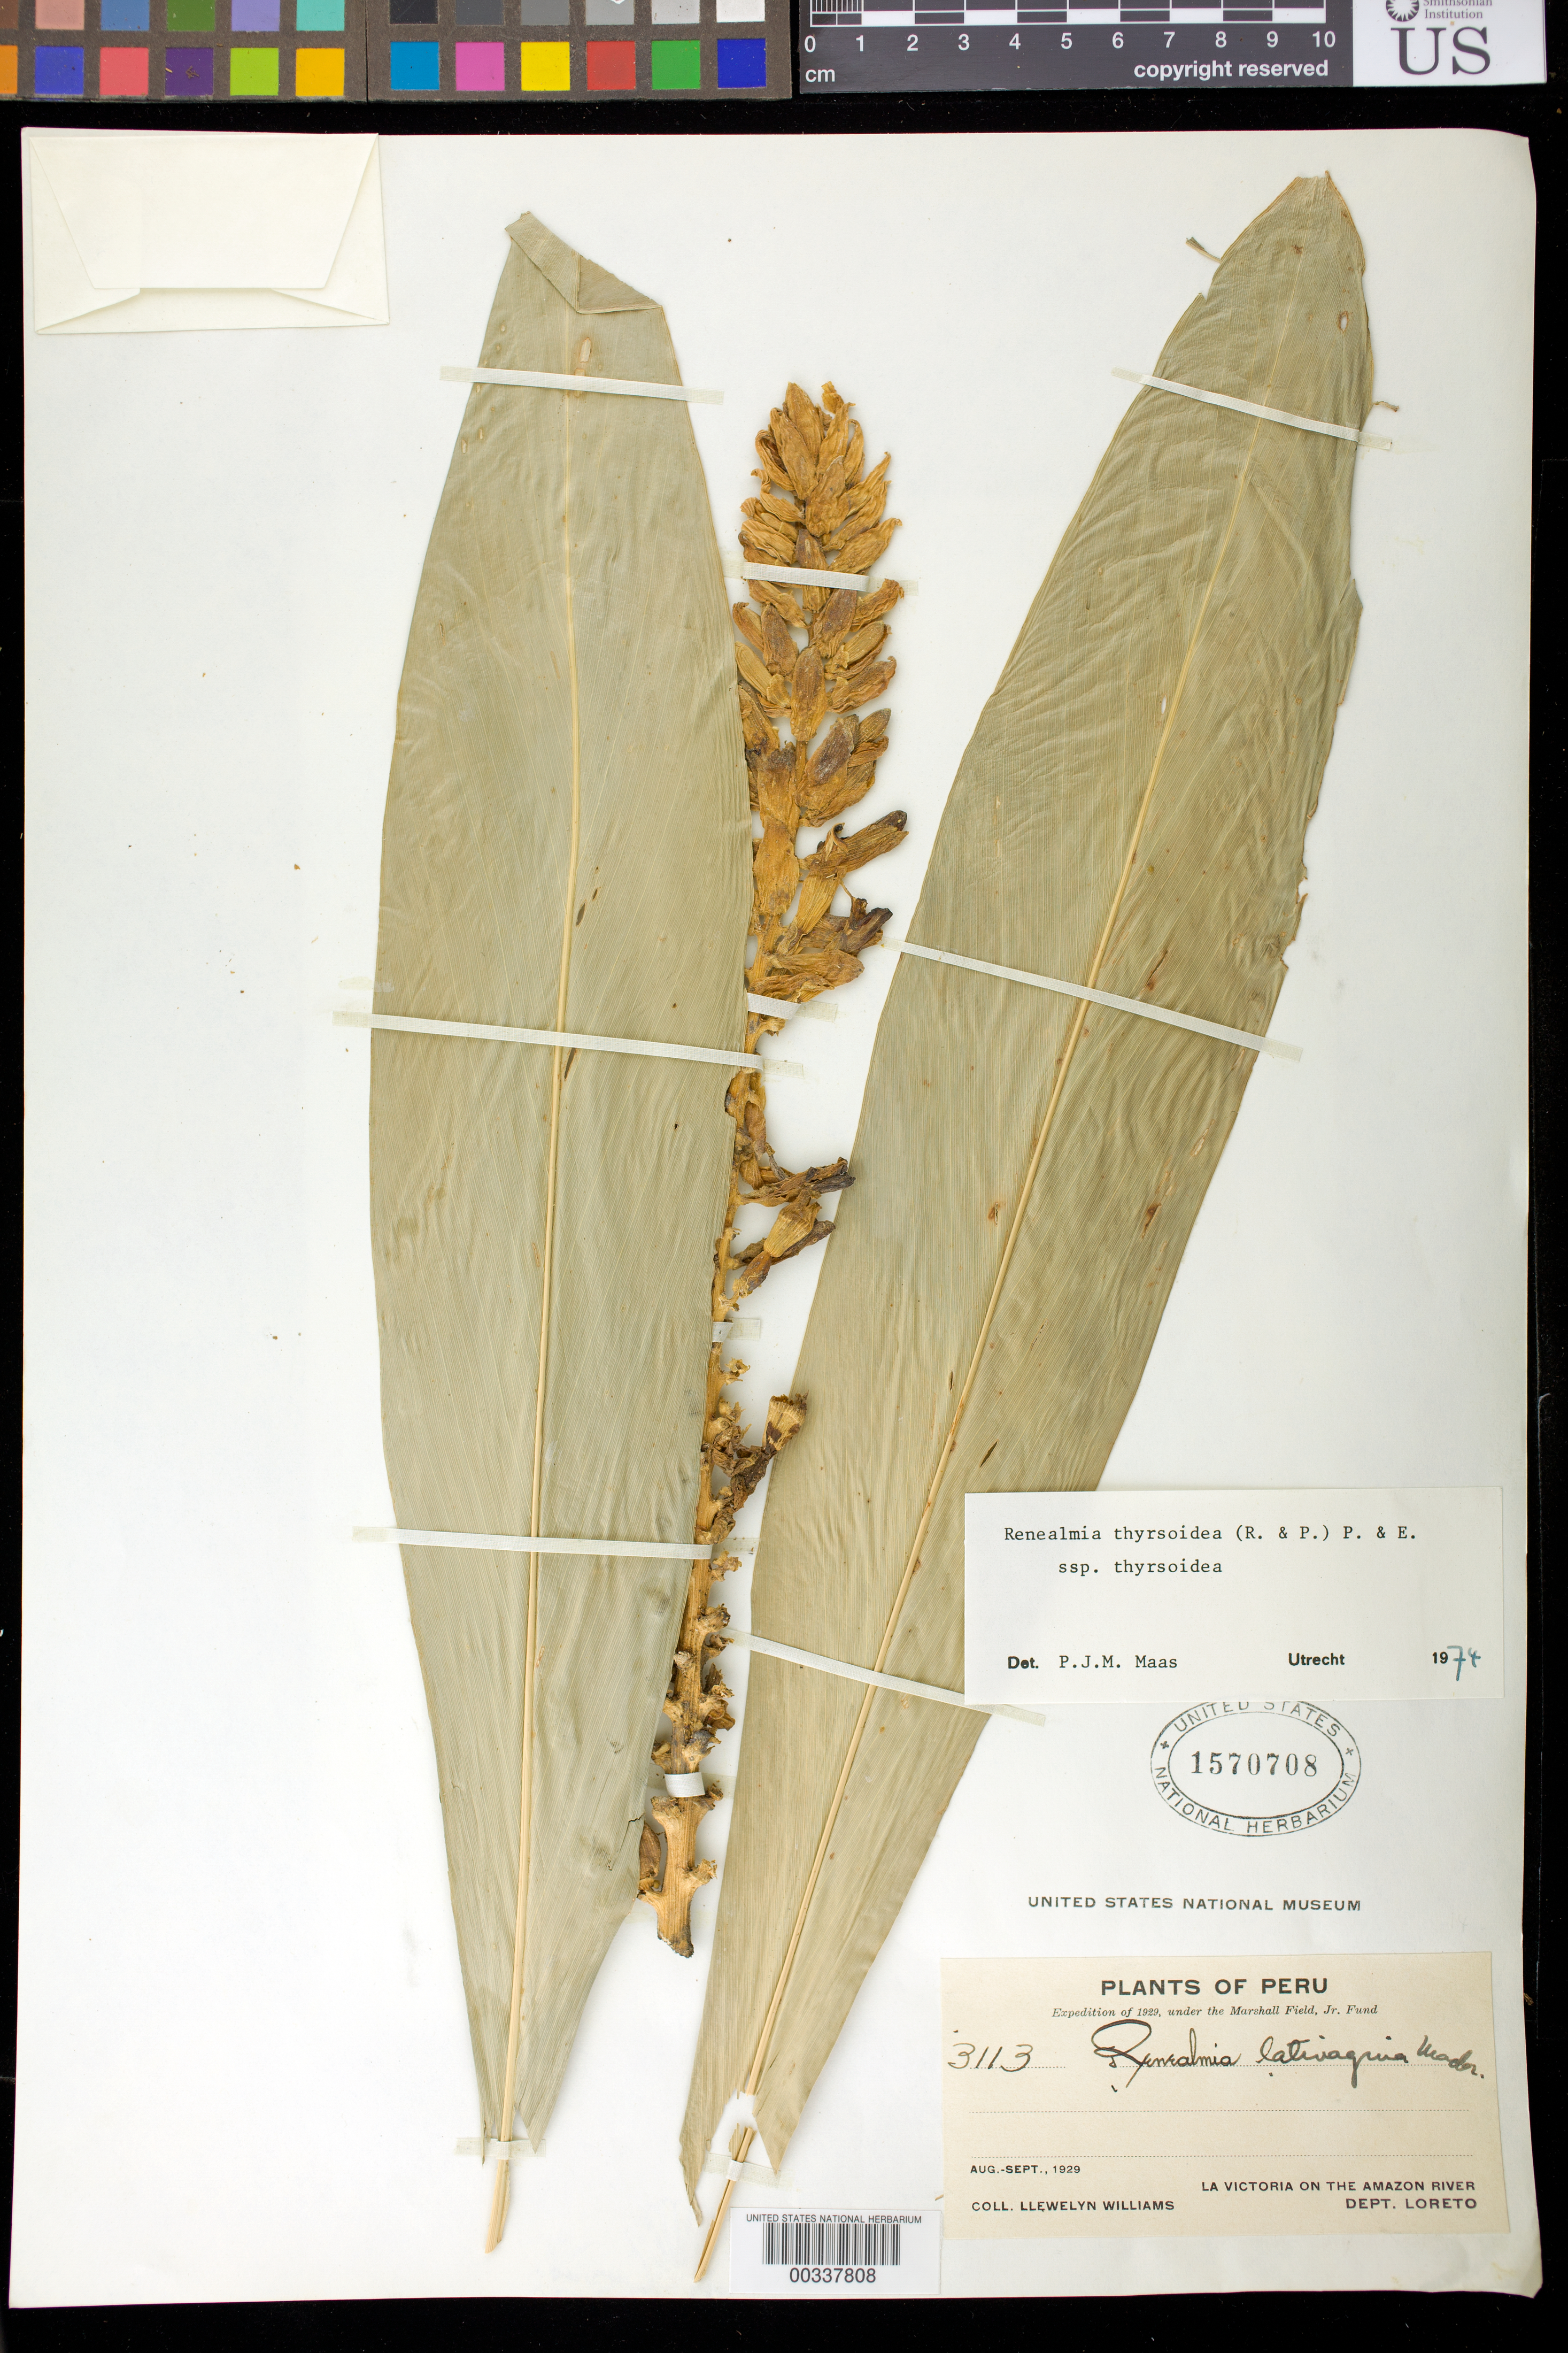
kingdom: Plantae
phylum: Tracheophyta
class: Liliopsida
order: Zingiberales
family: Zingiberaceae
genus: Renealmia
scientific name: Renealmia thyrsoidea subsp. thyrsoidea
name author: (Ruiz & Pav.) Poepp. & Endl.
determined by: Maas, Paul J. M.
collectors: Ll. Williams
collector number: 3113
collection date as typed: Aug 1929 to -- Sep 1929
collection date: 1929-08/1929-09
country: Peru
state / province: Loreto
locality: La victoria on amazon river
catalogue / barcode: US 1570708